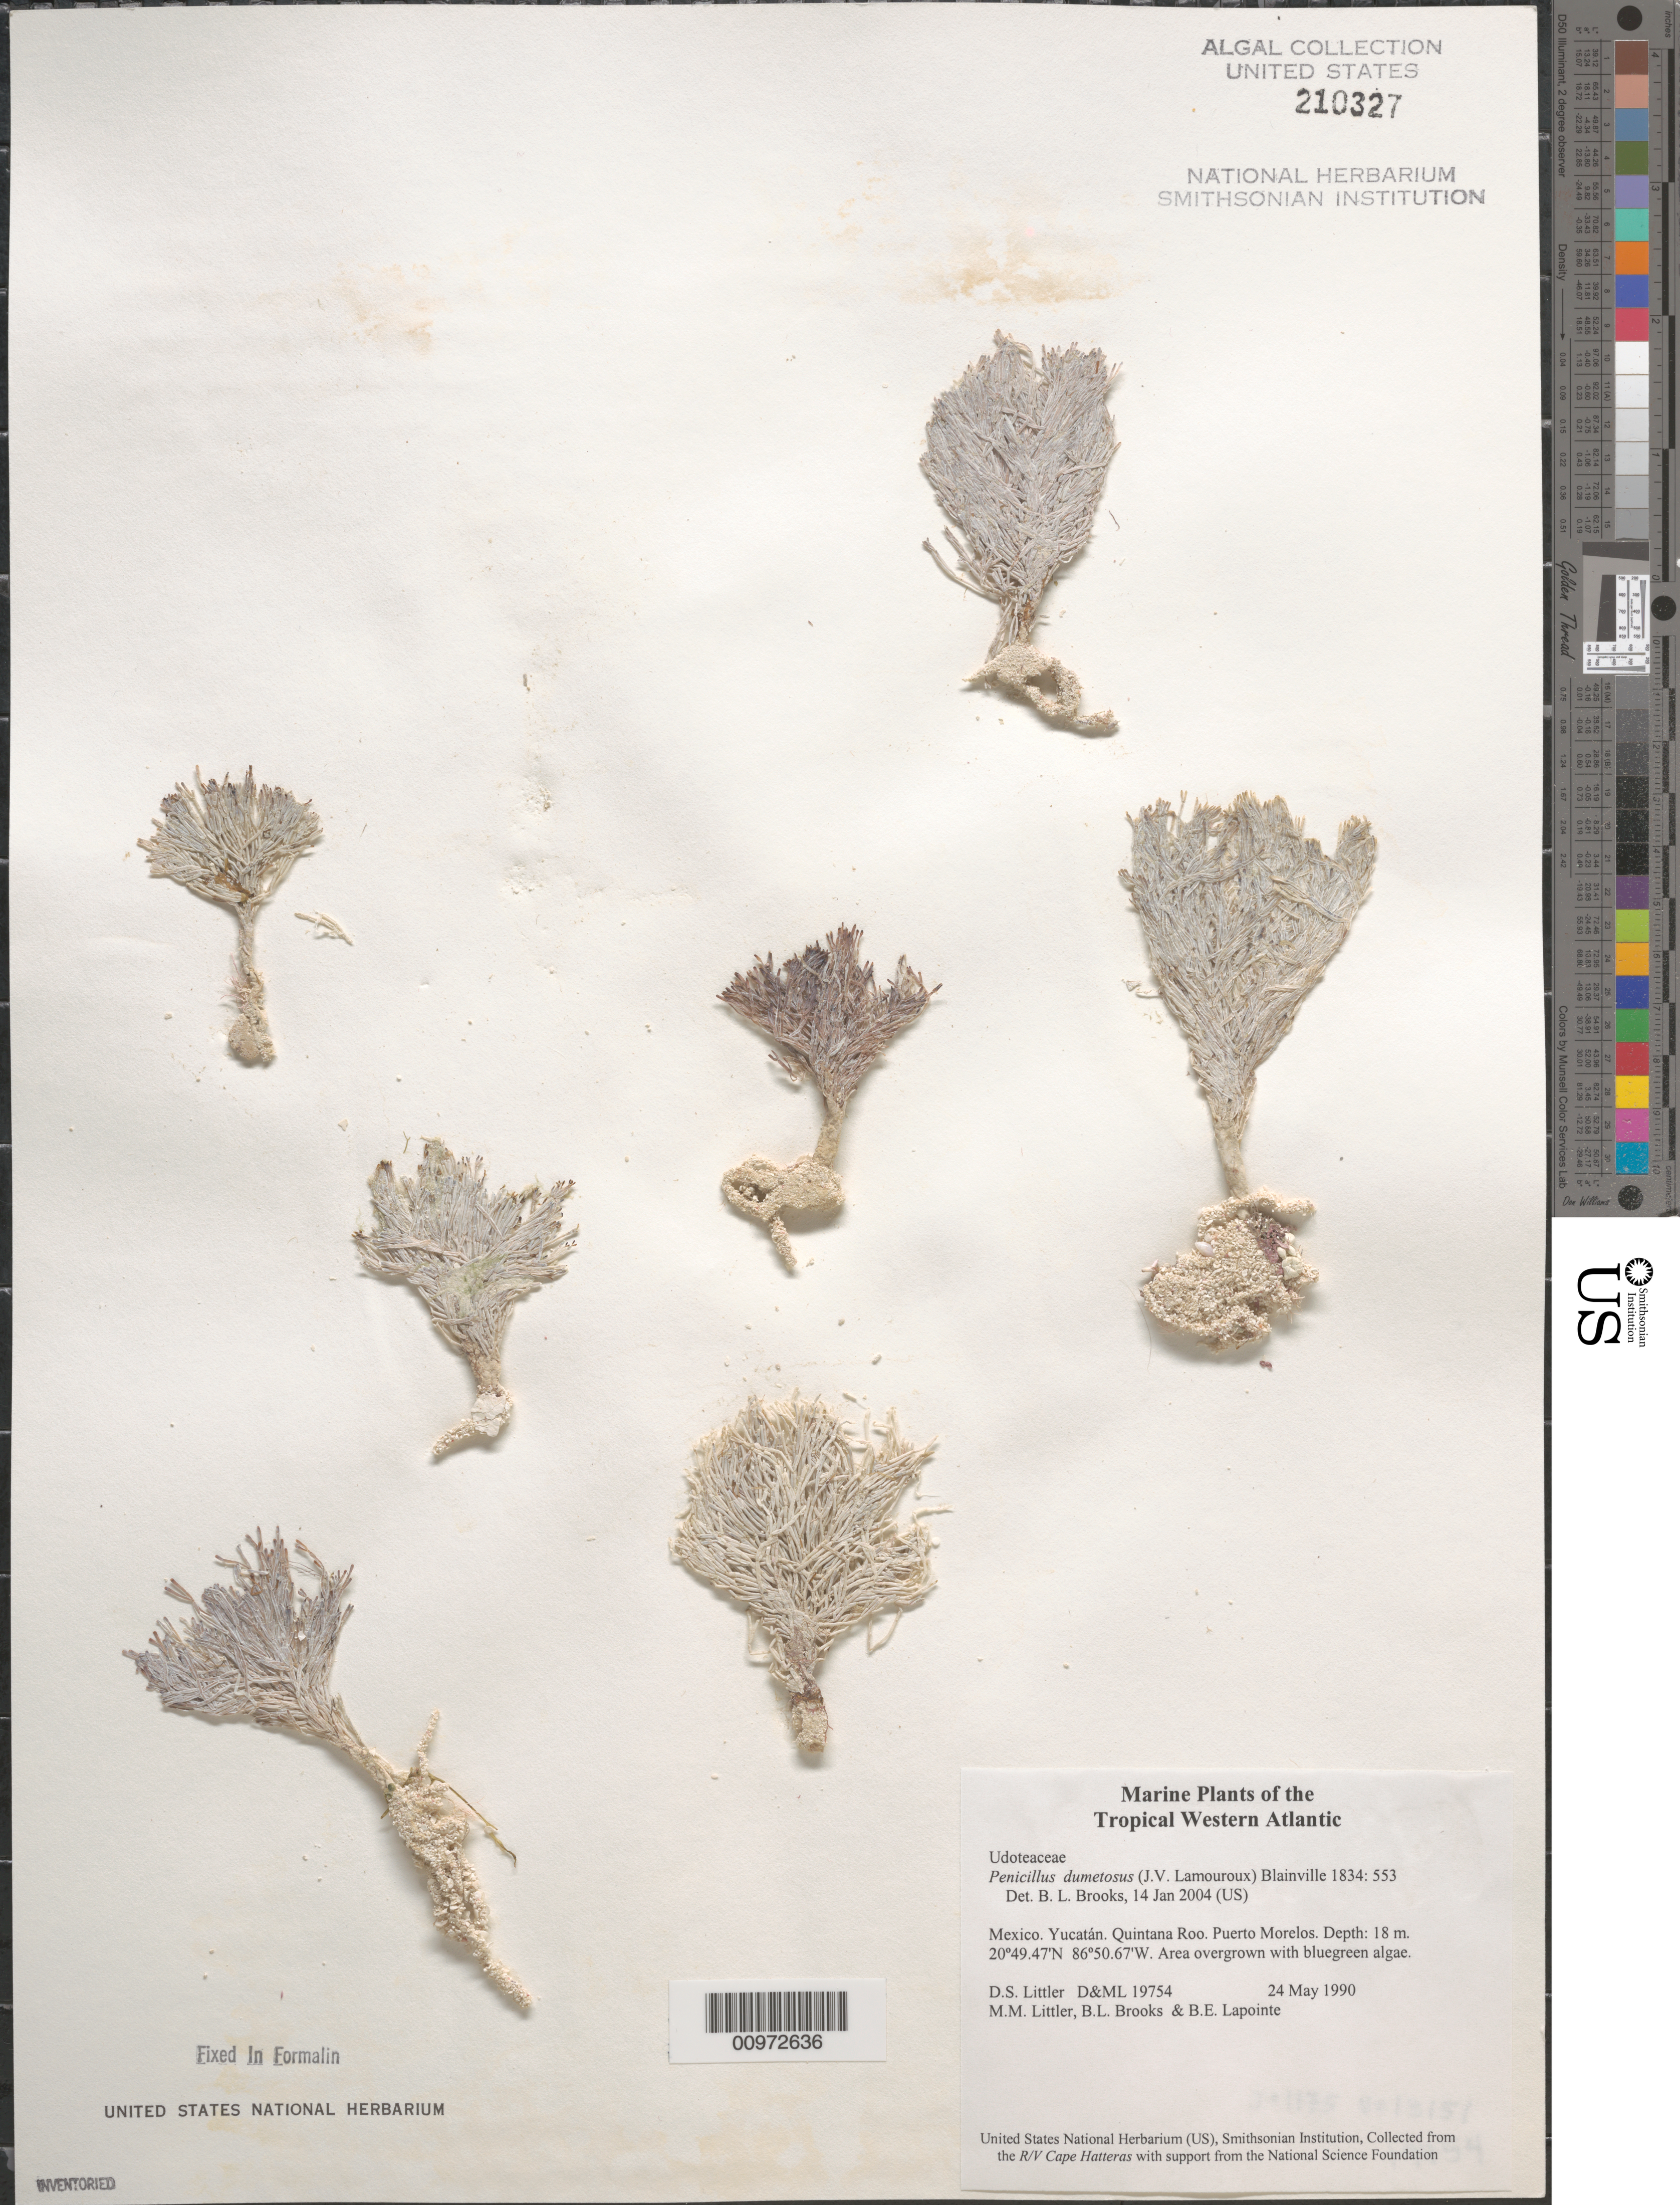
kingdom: Plantae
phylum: Chlorophyta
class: Ulvophyceae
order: Bryopsidales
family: Udoteaceae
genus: Penicillus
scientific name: Penicillus dumetosus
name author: (J.V.Lamouroux) Blainville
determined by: Brooks, B. L., (BOT), Smithsonian Institution - National Museum of Natural History (UNITED STATES)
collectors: D. S. Littler, M. M. Littler, B. Brooks & B. Lapointe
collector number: D&ML 19754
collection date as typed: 24 May 1990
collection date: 1990-05-24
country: Mexico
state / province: Quintana Roo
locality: Puerto Morelos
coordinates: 20 49.47'N, 86 50.67'W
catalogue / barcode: US 210327